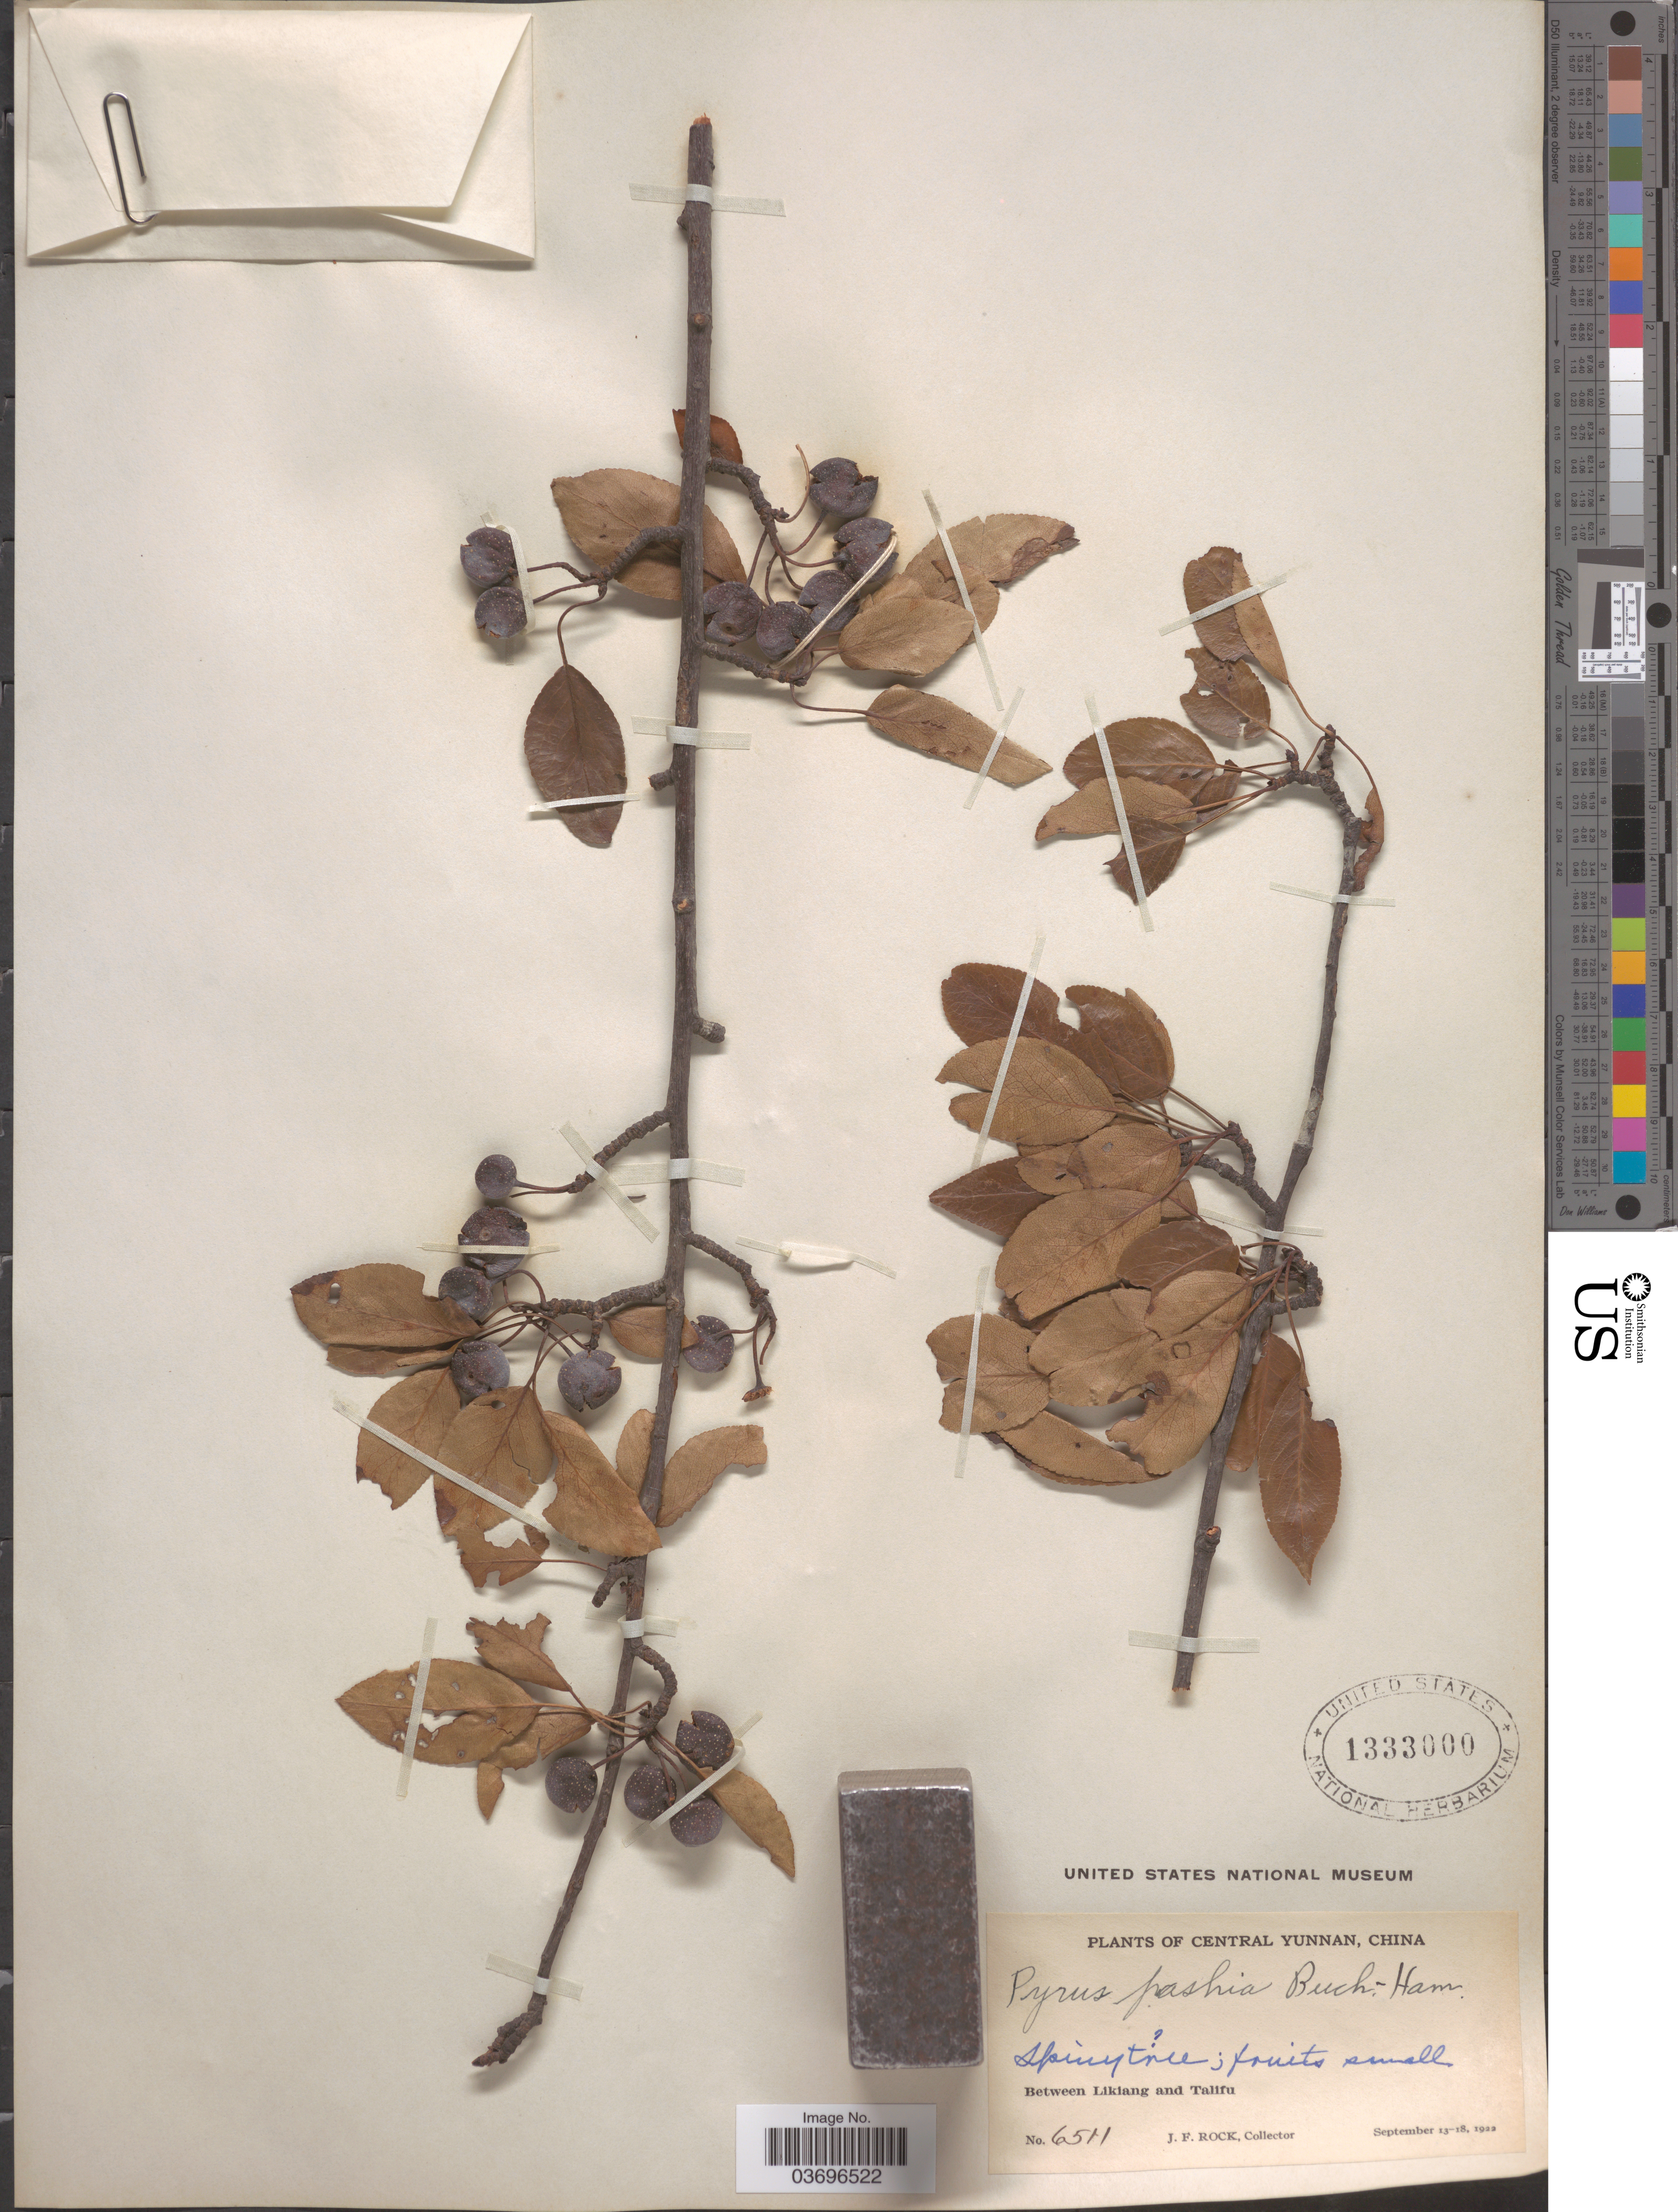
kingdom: Plantae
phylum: Tracheophyta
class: Magnoliopsida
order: Rosales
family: Rosaceae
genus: Pyrus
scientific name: Pyrus pashia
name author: Buch.-Ham. ex D. Don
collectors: J. Rock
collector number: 6511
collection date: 1922-09-13/1922-09-18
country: China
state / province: Yunnan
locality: Central Yunnan. Between Likiang and Talifu.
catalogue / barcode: US 1333000